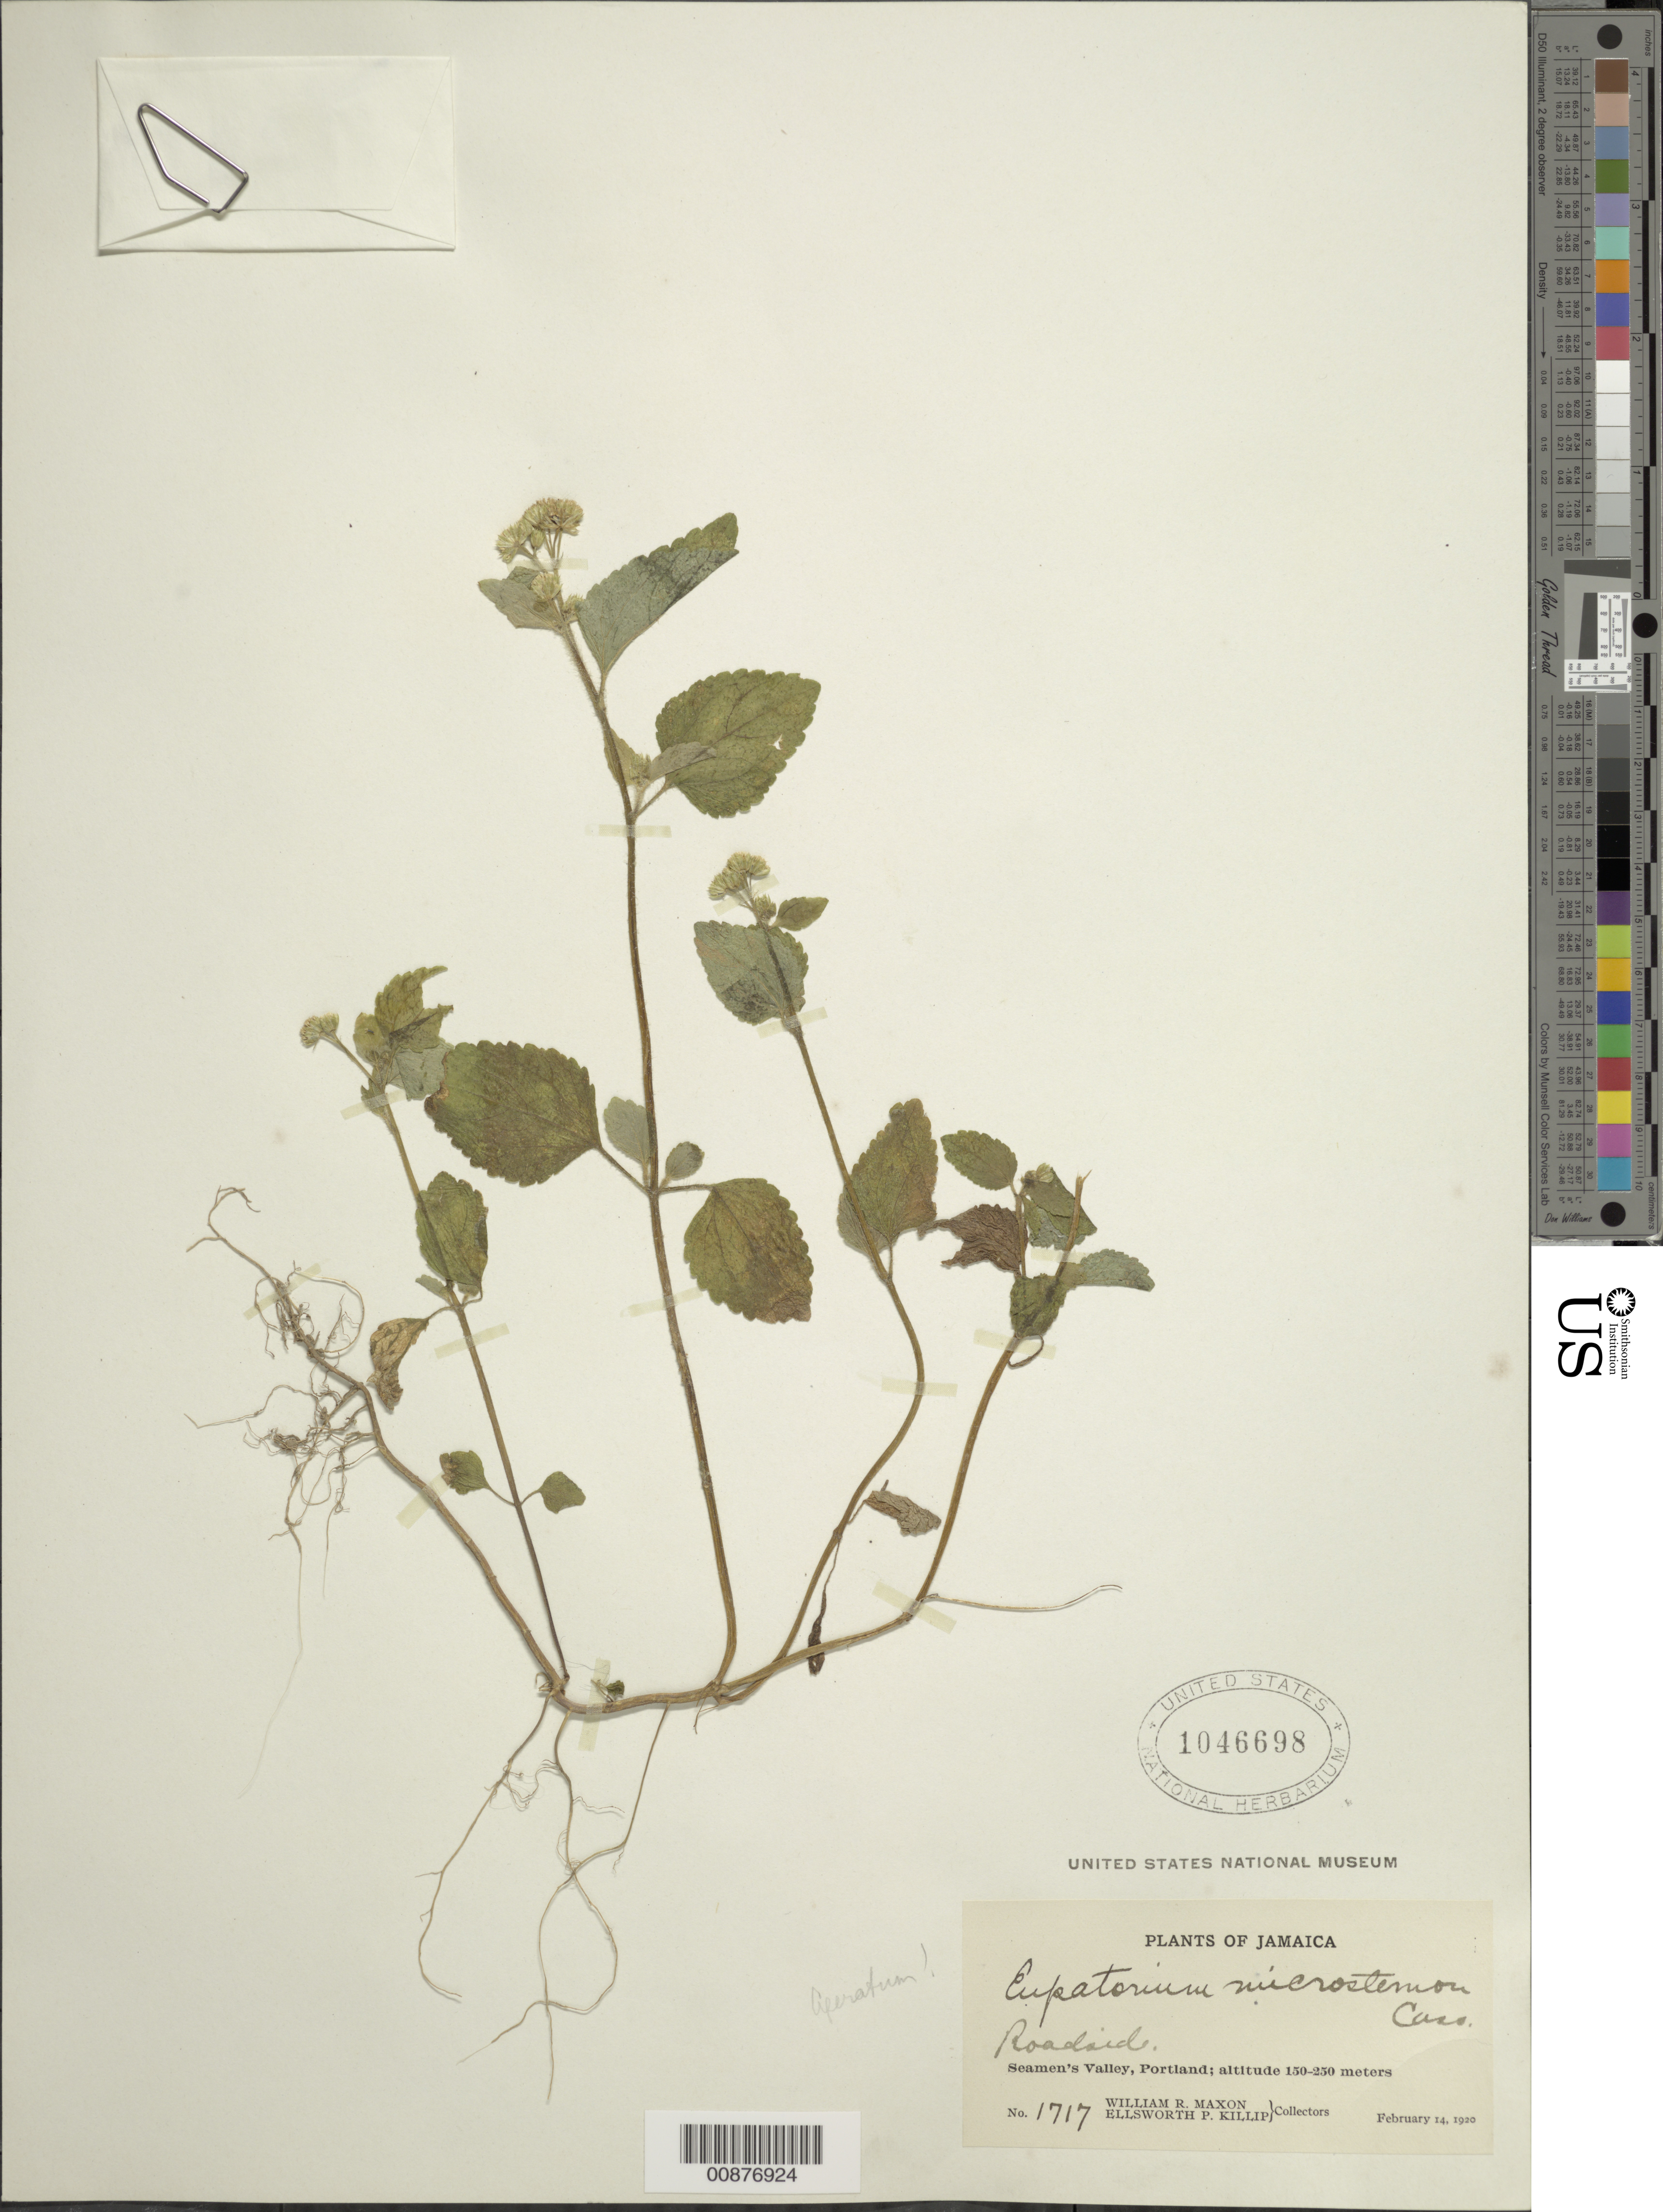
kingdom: Plantae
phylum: Tracheophyta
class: Magnoliopsida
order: Asterales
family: Asteraceae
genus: Fleischmannia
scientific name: Fleischmannia microstemon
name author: (Cass.) R.M. King & H. Rob.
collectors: W. R. Maxon & E. P. Killip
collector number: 1717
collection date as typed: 14 Feb 1920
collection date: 1920-02-14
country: Jamaica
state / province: Portland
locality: Seamen's Valley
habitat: Roadside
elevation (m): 150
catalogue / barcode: US 1046698